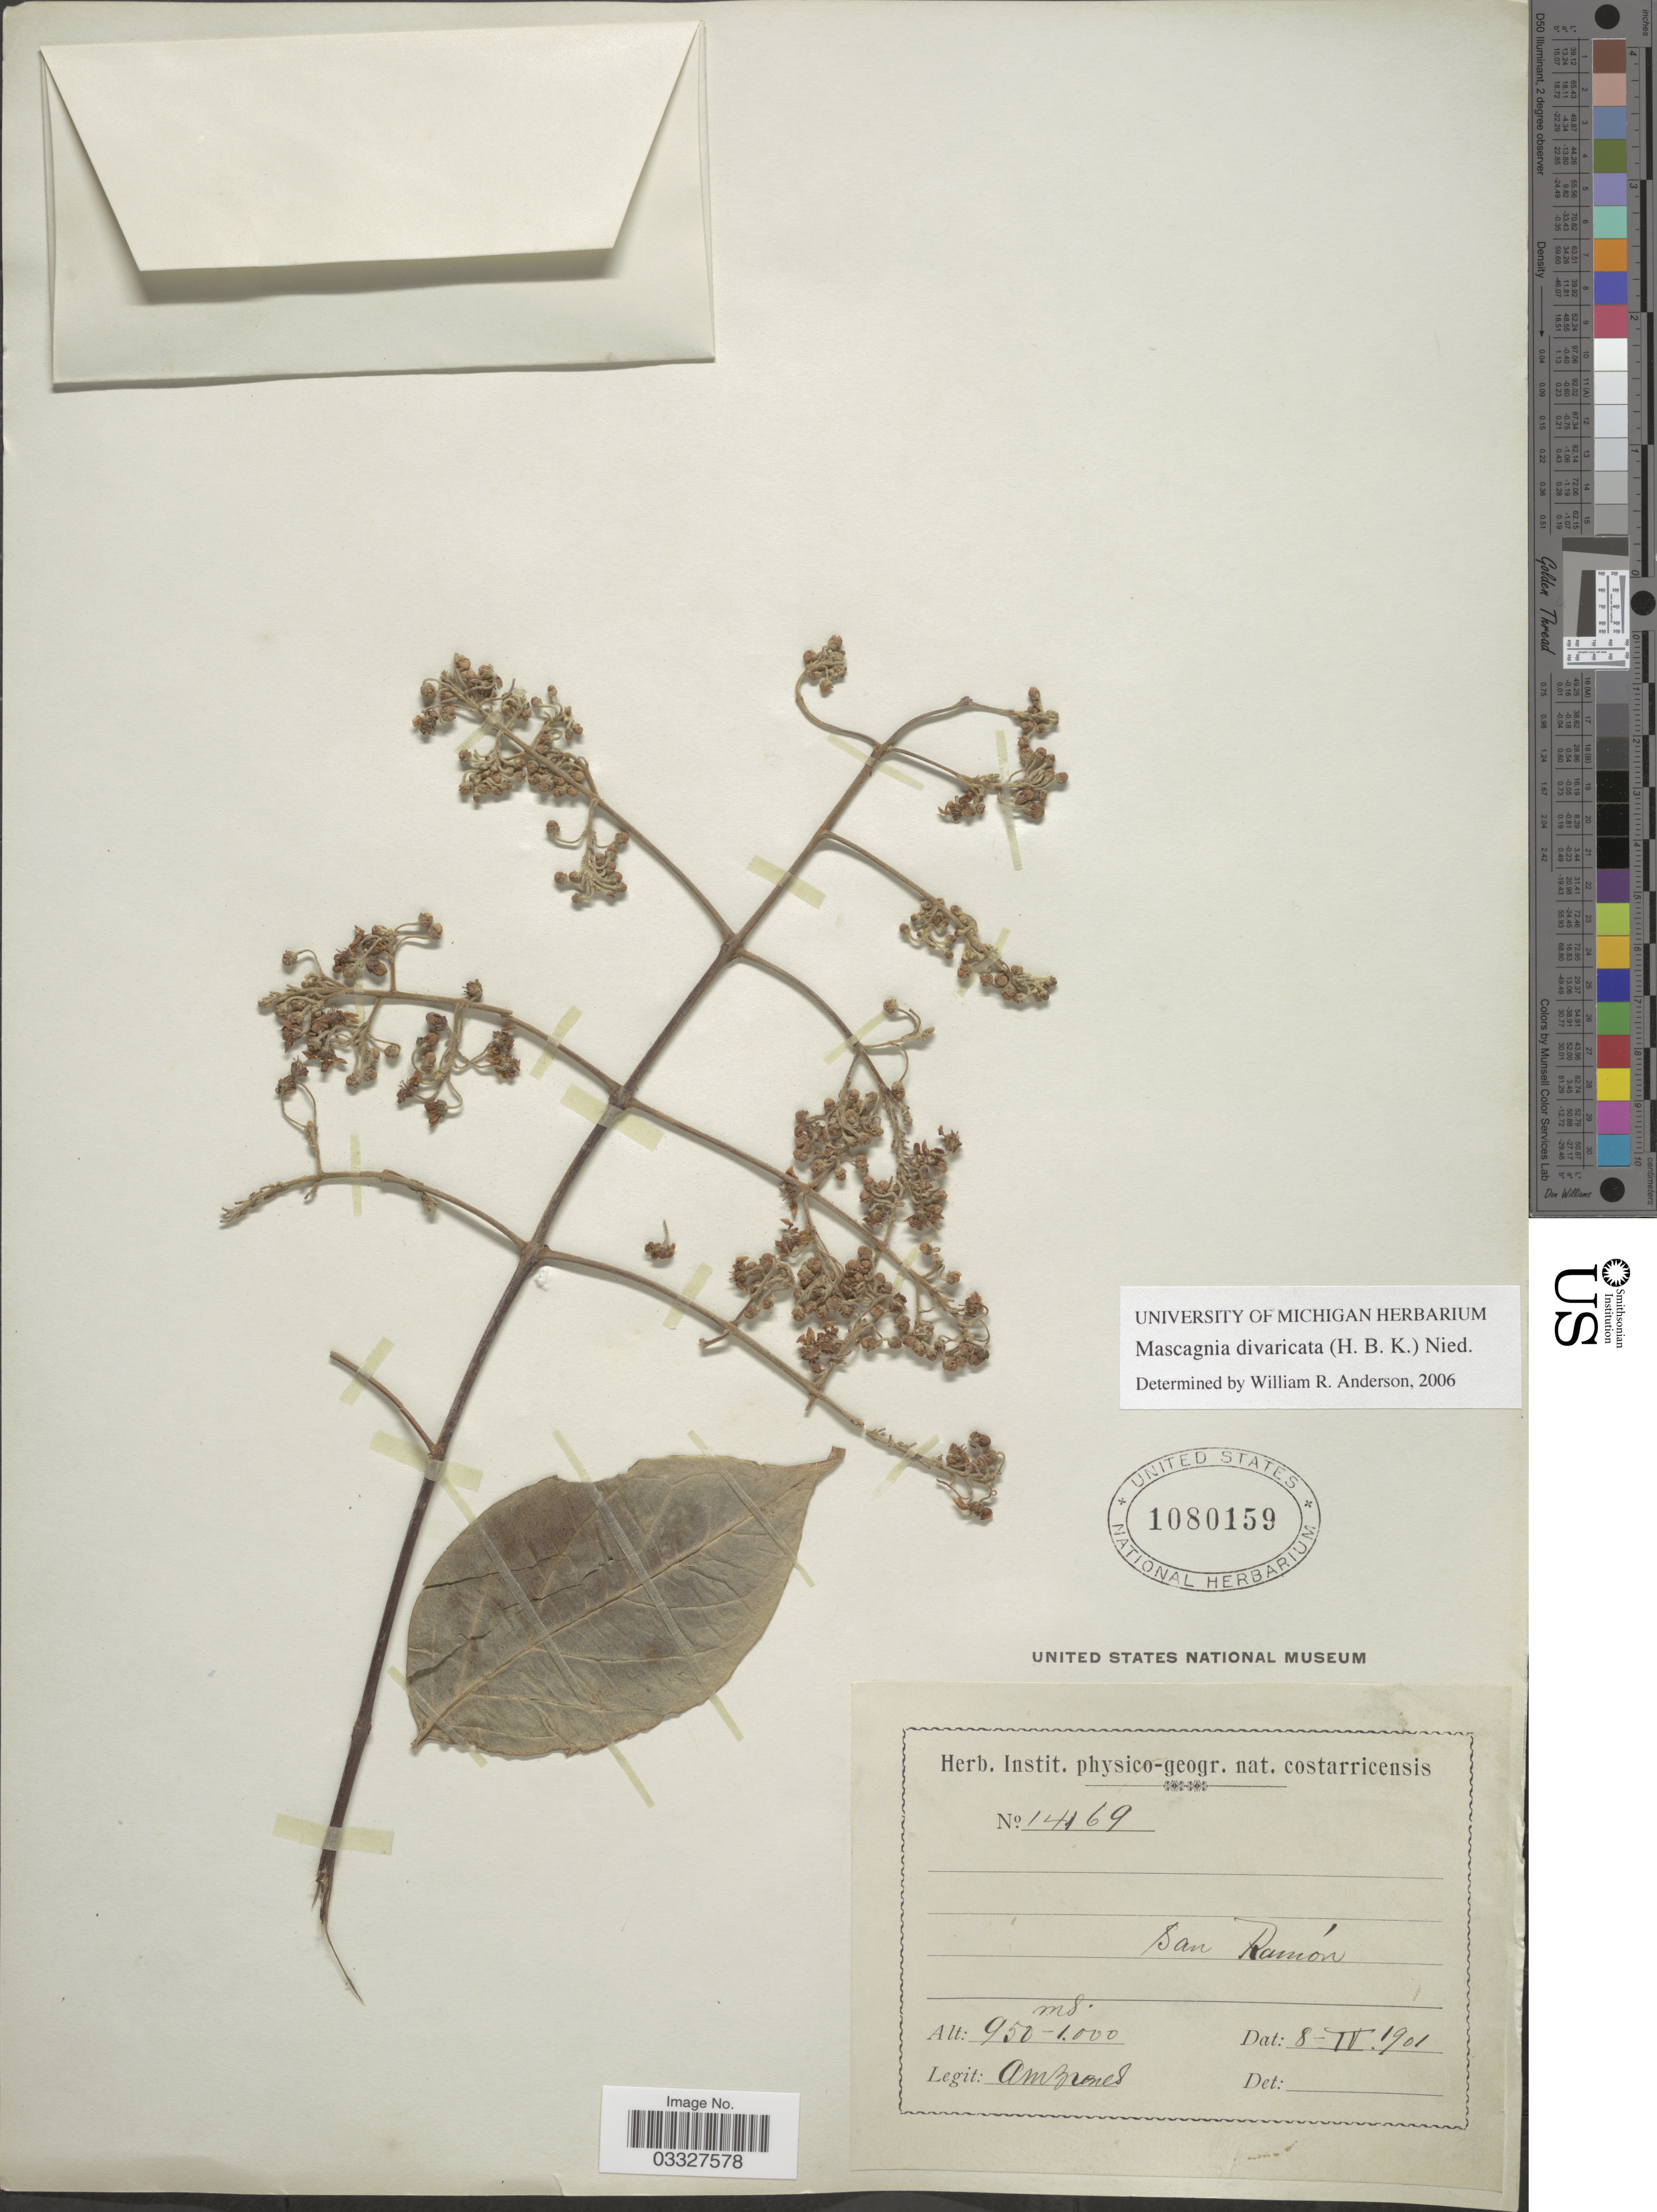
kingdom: Plantae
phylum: Tracheophyta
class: Magnoliopsida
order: Malpighiales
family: Malpighiaceae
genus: Mascagnia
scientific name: Mascagnia divaricata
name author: (Kunth) Nied.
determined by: Anderson, W. R.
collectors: A. Brenes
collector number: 14169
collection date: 1901-04-08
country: Costa Rica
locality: San Ramón.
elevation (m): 950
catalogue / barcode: US 1080159